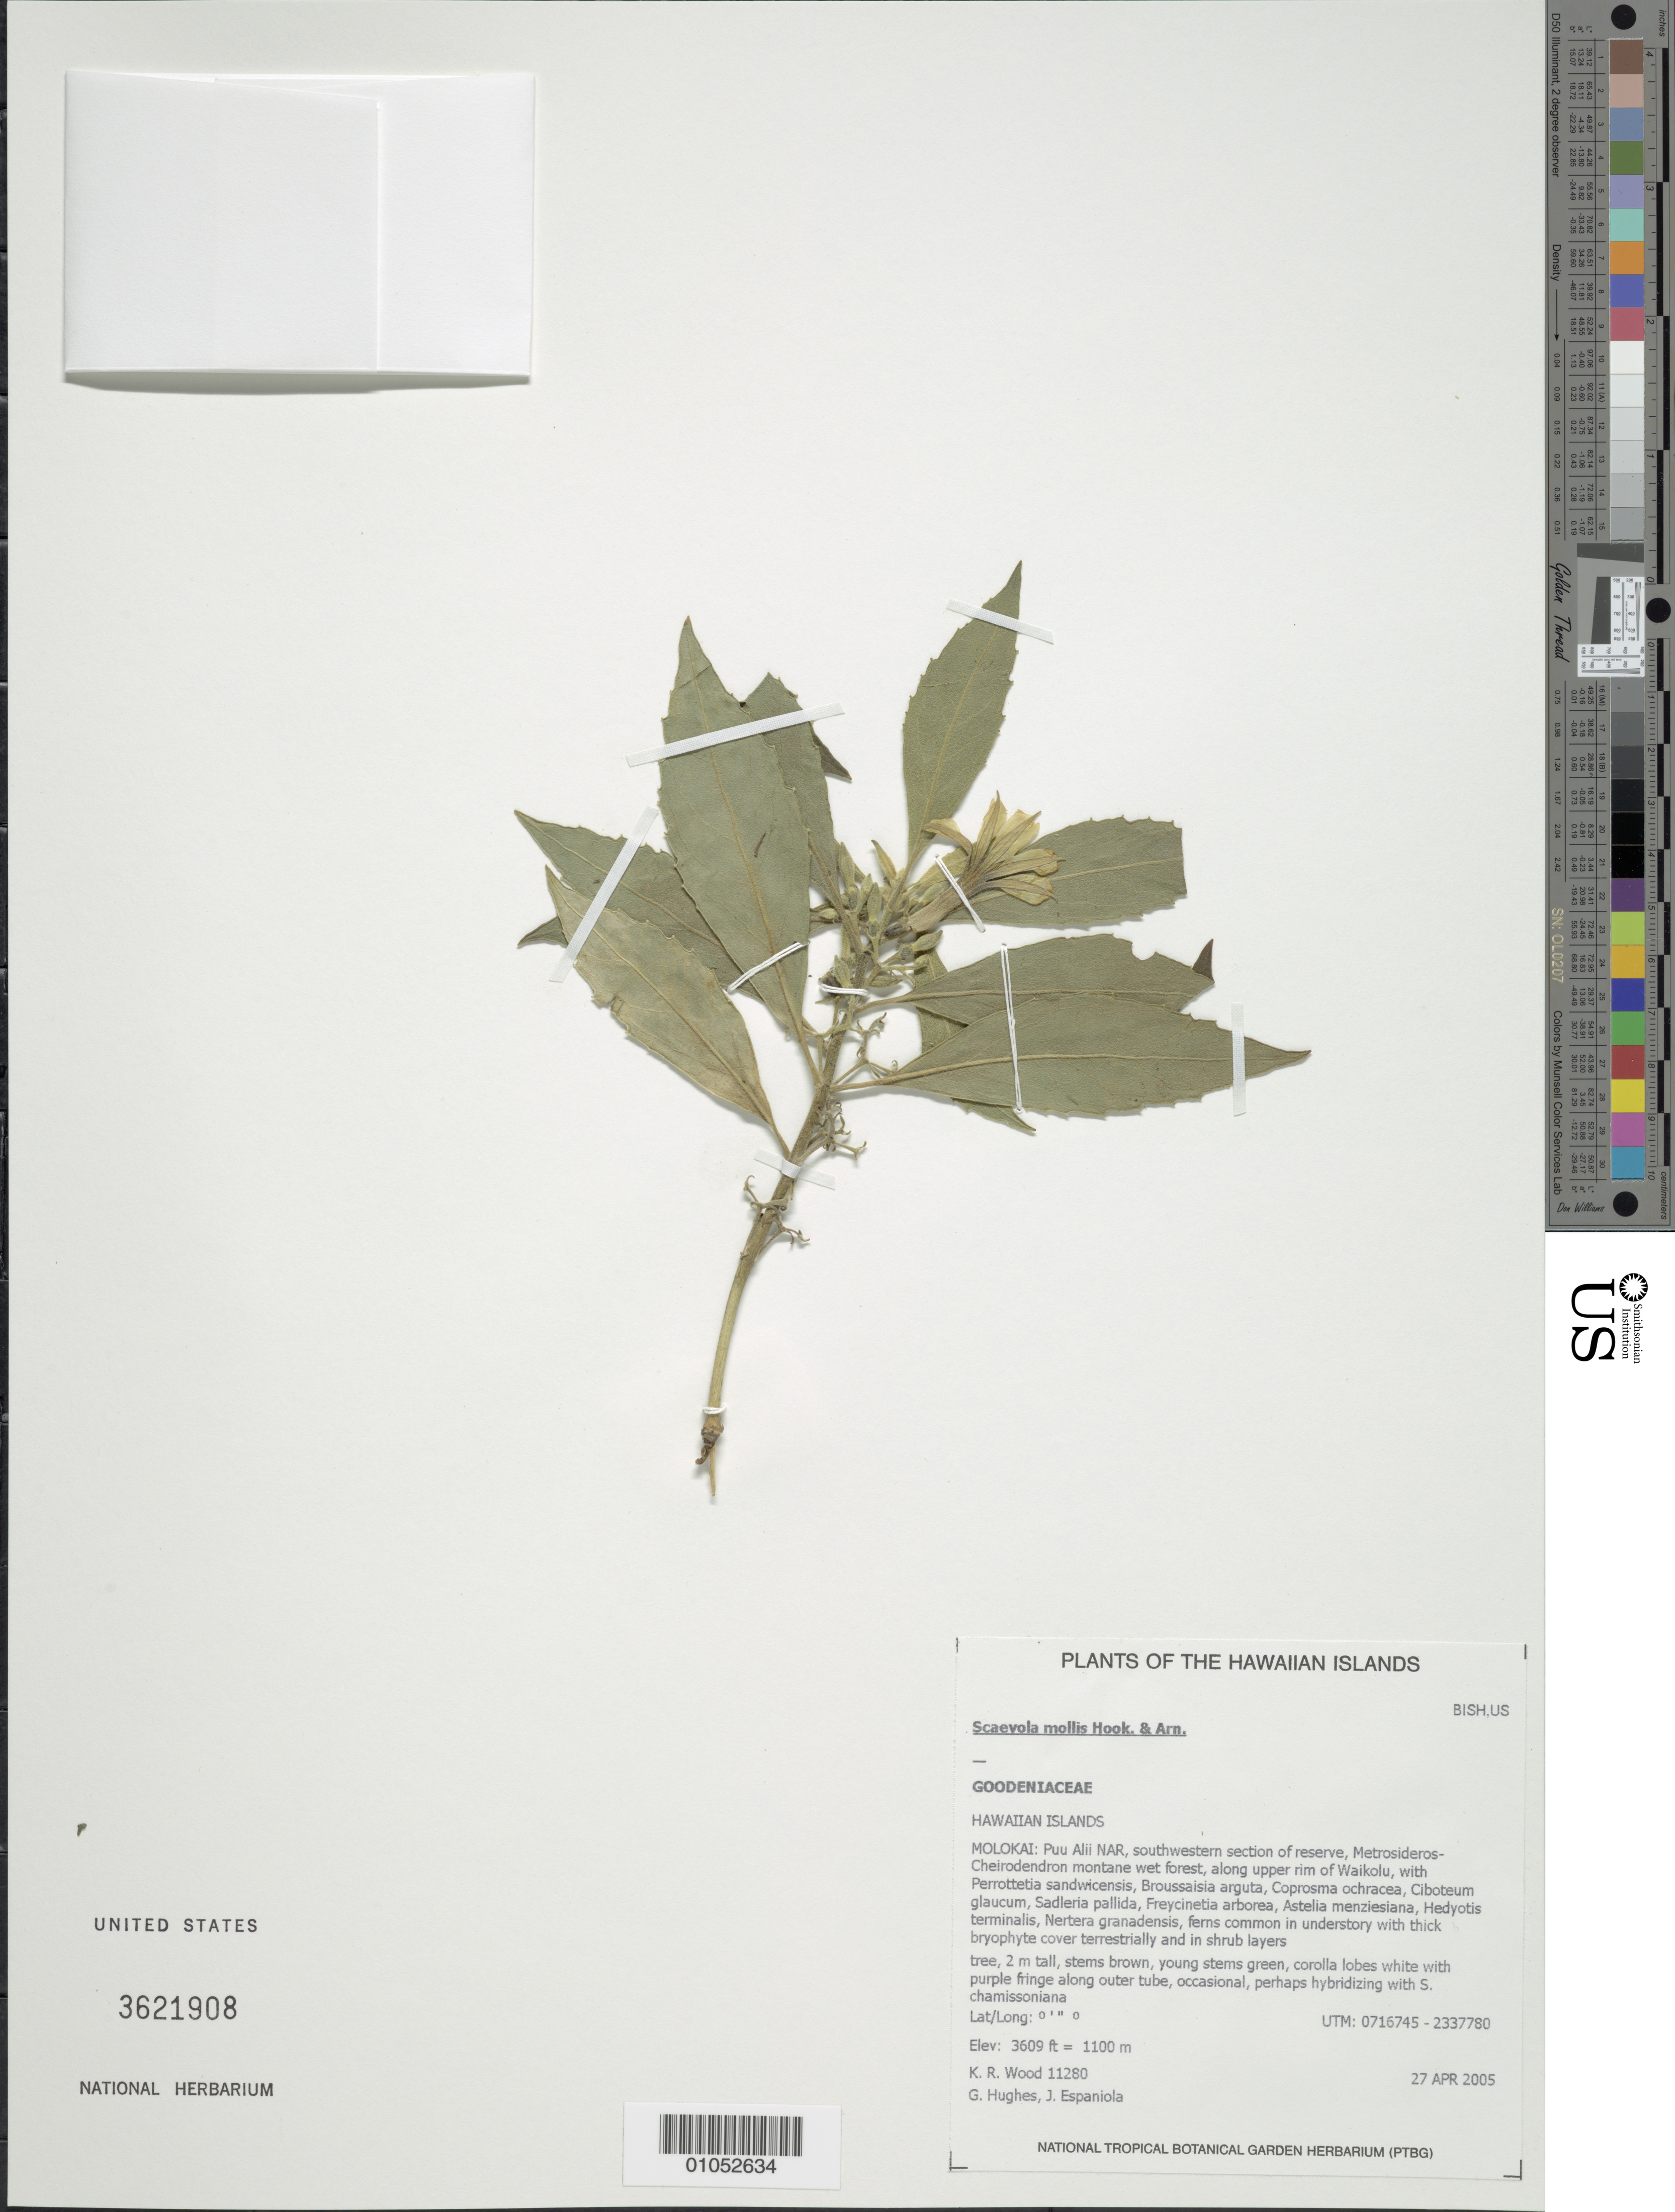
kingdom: Plantae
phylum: Tracheophyta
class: Magnoliopsida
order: Asterales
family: Goodeniaceae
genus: Scaevola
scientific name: Scaevola mollis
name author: Hook. & Arn.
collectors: K. R. Wood, G. Hughes & J. Espaniola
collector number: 11280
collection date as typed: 27 Apr 2005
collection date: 2005-04-27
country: United States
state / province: Hawaii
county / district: Maui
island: Moloka'i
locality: Puu Alii NAR, southwestern section of reserve, along upper rim of Waikolu.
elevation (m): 1100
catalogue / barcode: US 3621908